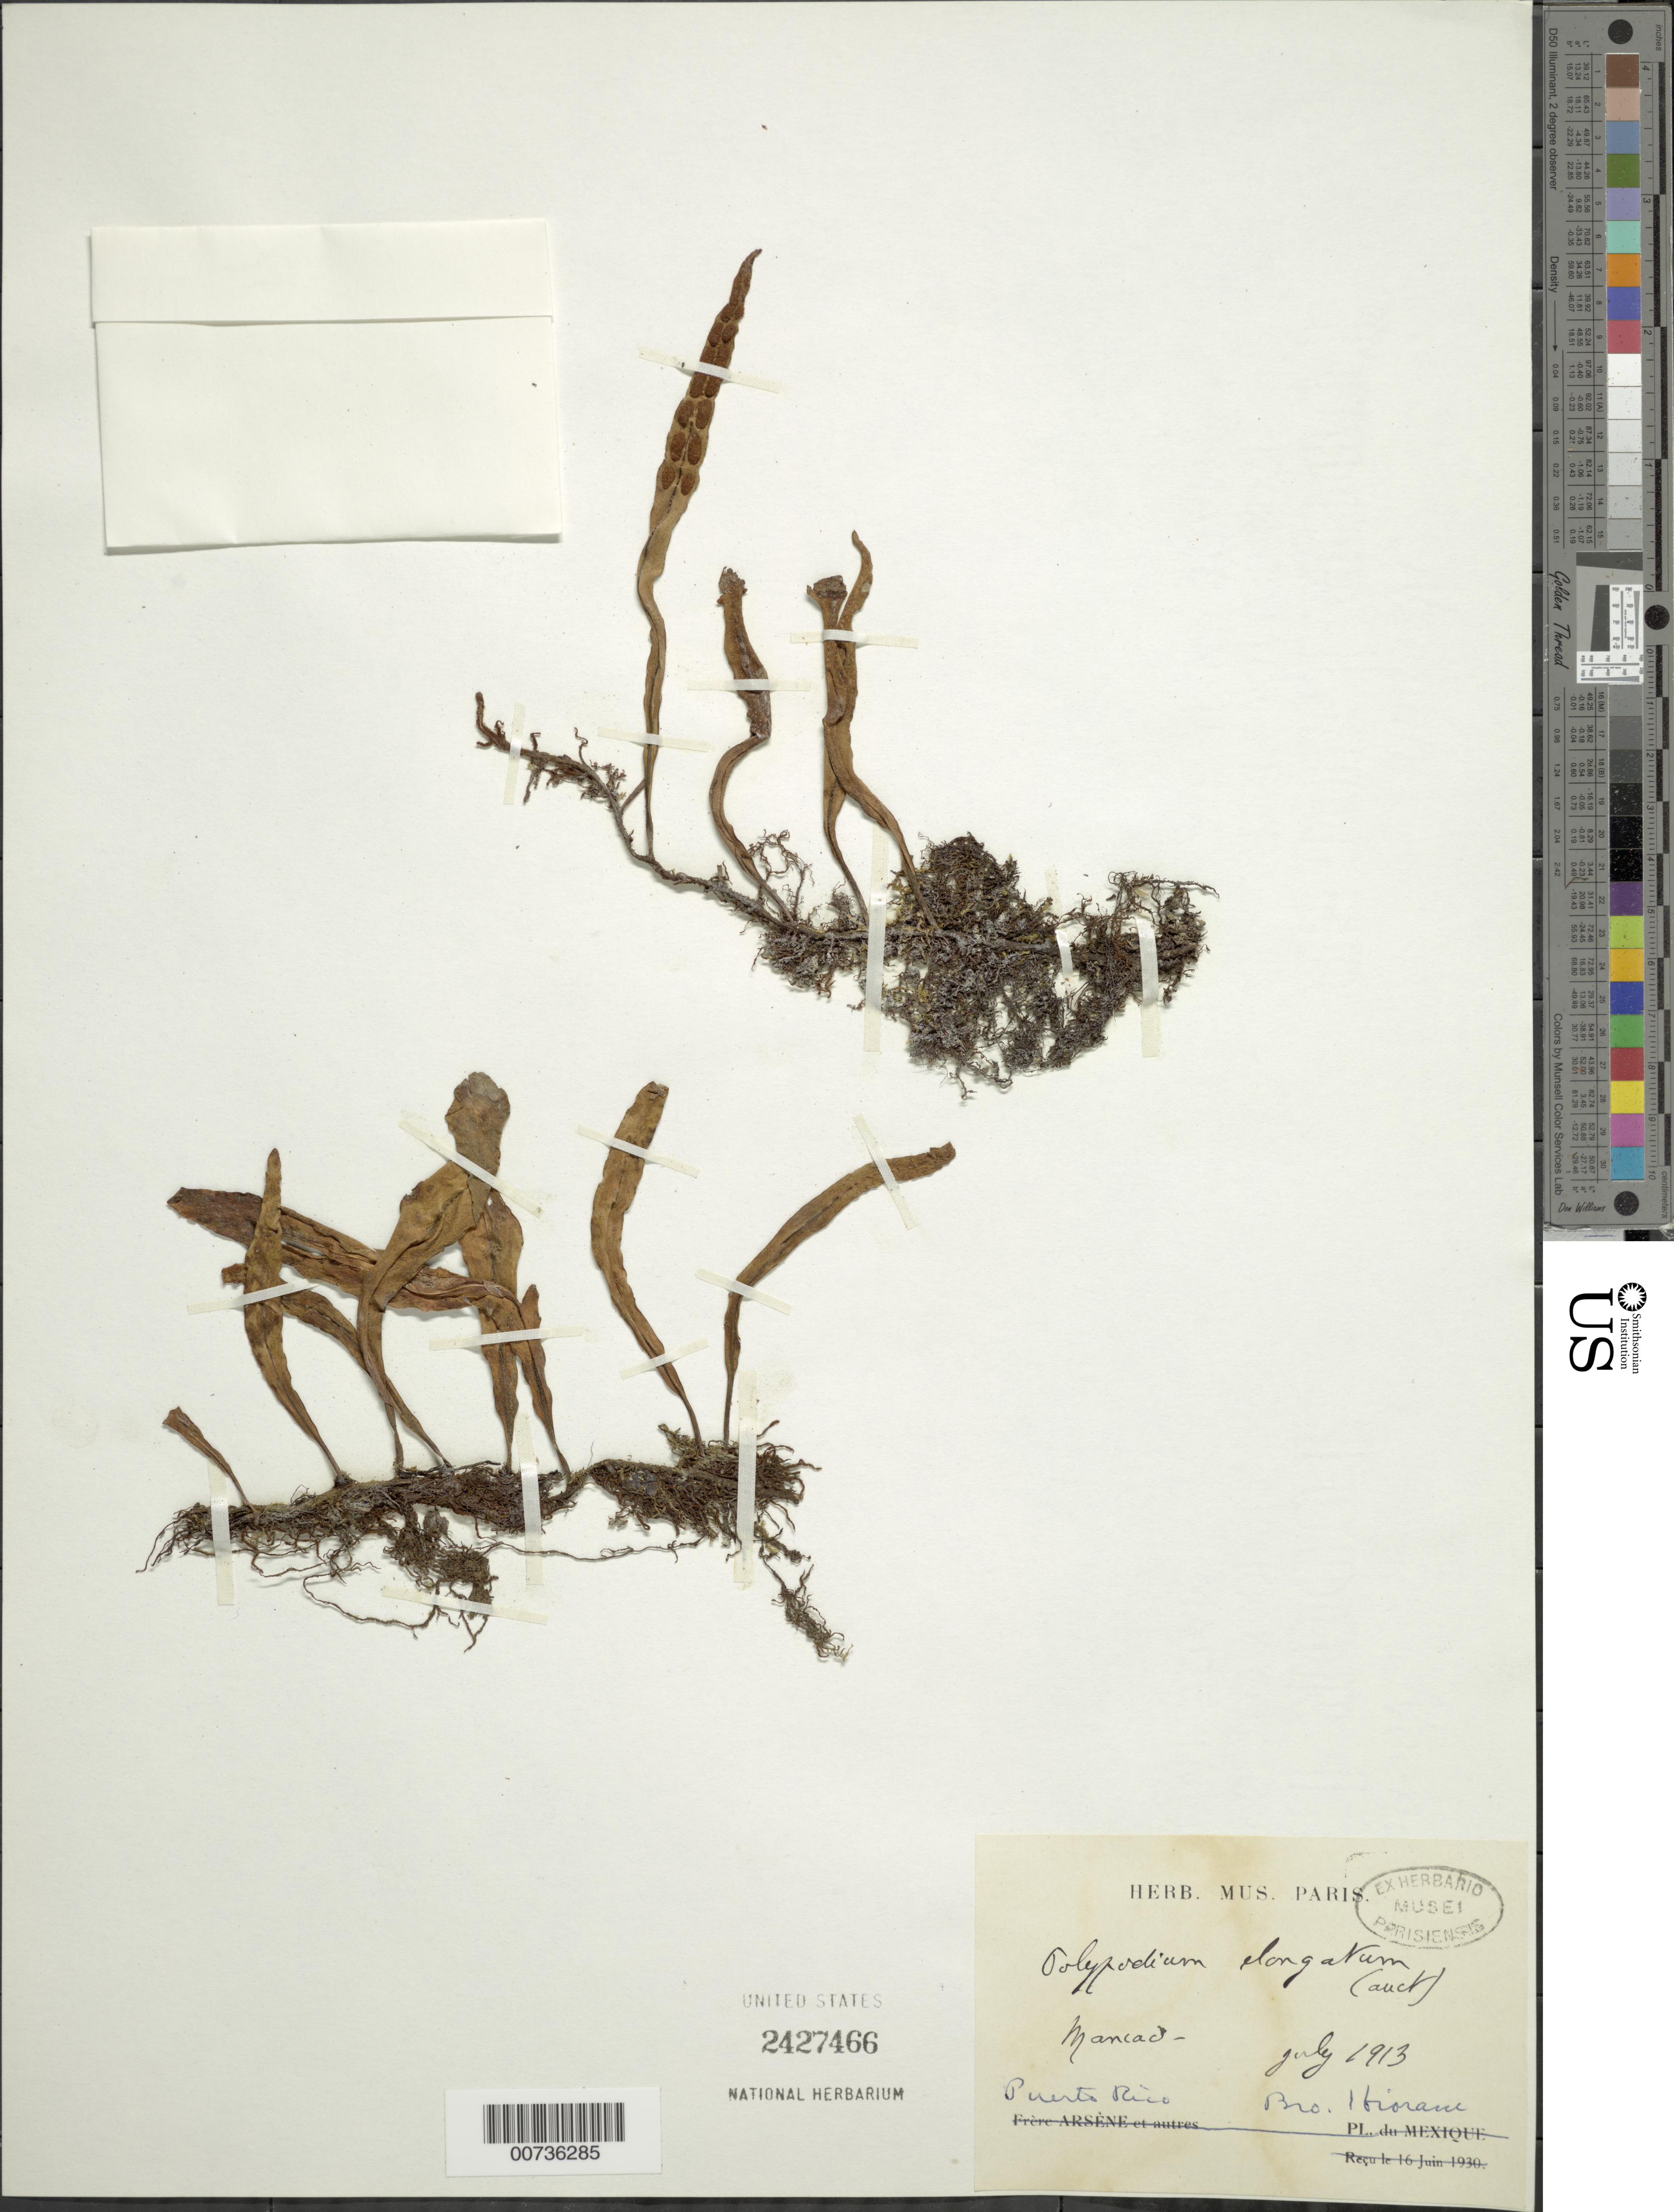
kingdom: Plantae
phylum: Tracheophyta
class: Polypodiopsida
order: Polypodiales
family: Polypodiaceae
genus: Pleopeltis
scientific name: Pleopeltis astrolepis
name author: (Liebm.) E. Fourn.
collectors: Bro. Hioram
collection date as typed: Jul 1913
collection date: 1913-07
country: Puerto Rico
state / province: Maricao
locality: Maricao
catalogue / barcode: US 2427466